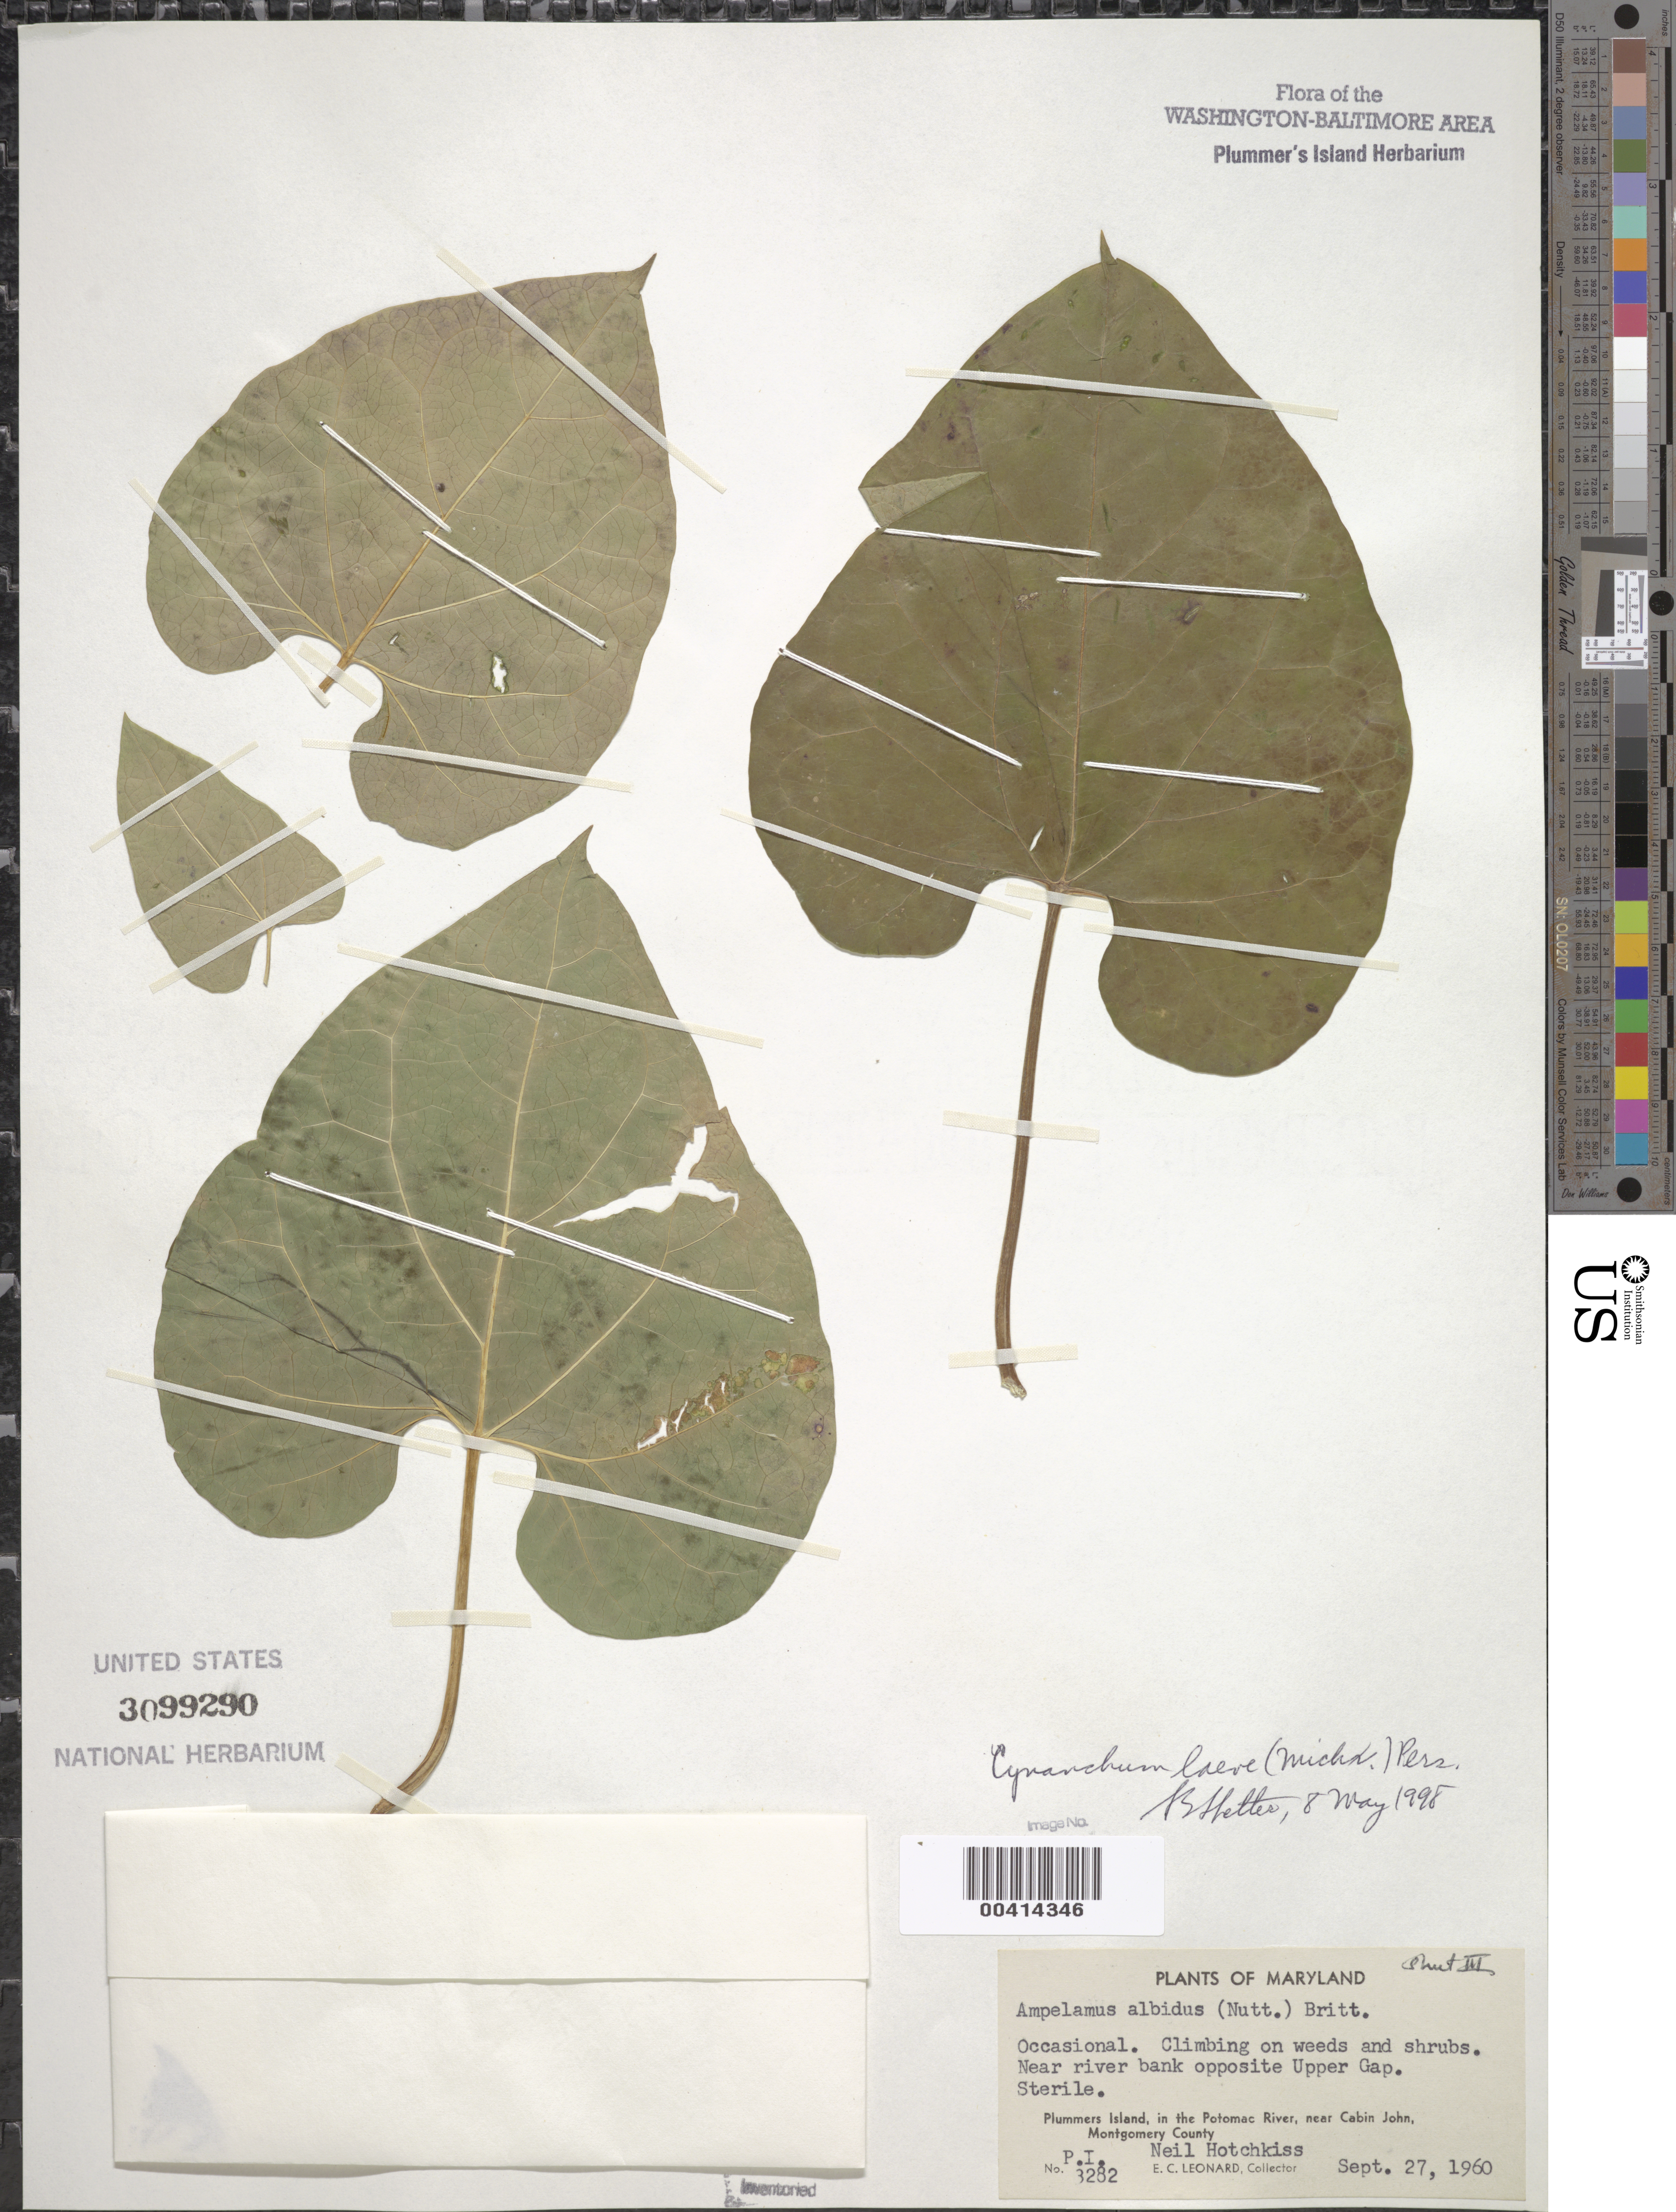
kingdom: Plantae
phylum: Tracheophyta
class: Magnoliopsida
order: Gentianales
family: Apocynaceae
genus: Cynanchum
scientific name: Cynanchum laeve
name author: (Michx.) Pers.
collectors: N. Hotchkiss & E. C. Leonard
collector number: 3282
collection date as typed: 27 Sep 1960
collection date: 1960-09-27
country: United States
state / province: Maryland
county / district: Montgomery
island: Plummers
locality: Plummer's Island, opposite Upper Gap C. & O. Canal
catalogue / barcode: US 3099290